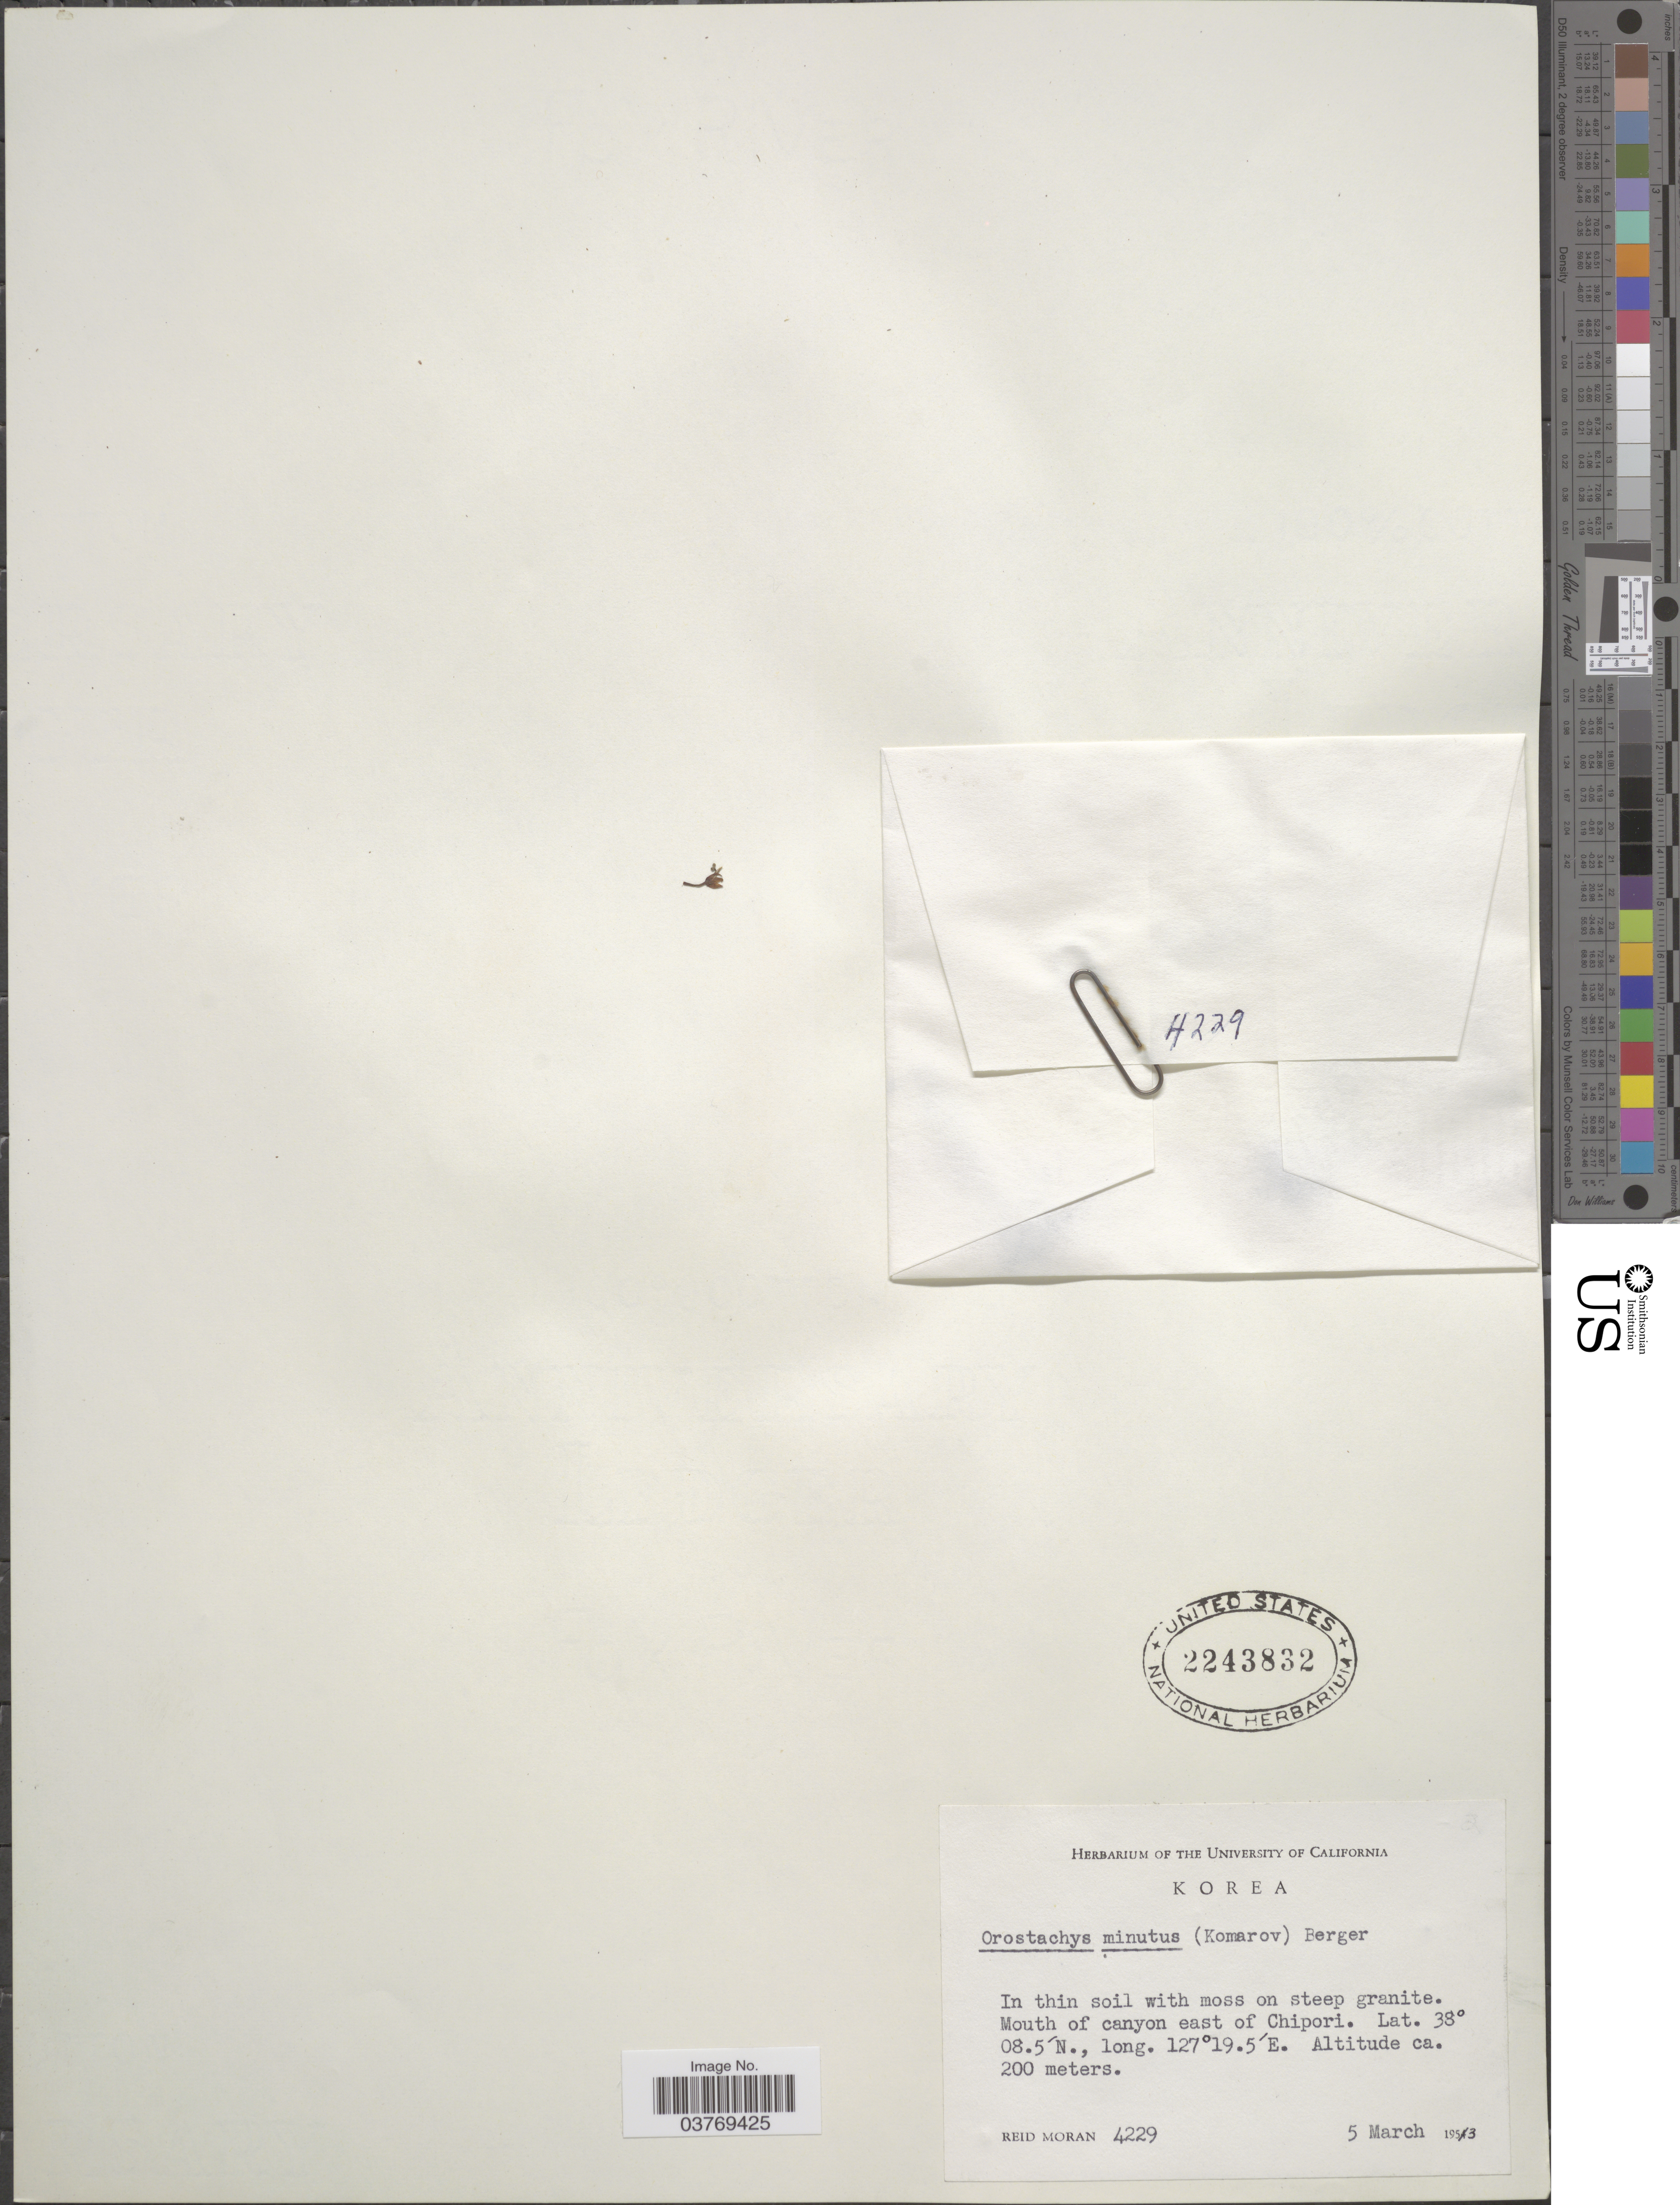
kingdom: Plantae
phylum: Tracheophyta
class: Magnoliopsida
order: Saxifragales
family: Crassulaceae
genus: Orostachys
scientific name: Orostachys minuta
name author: (Kom.) A. Berger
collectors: R. V. Moran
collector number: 4229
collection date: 1953-03-05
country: South Korea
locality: Mouth of canyon east of Chipori.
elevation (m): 200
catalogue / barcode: US 2243832